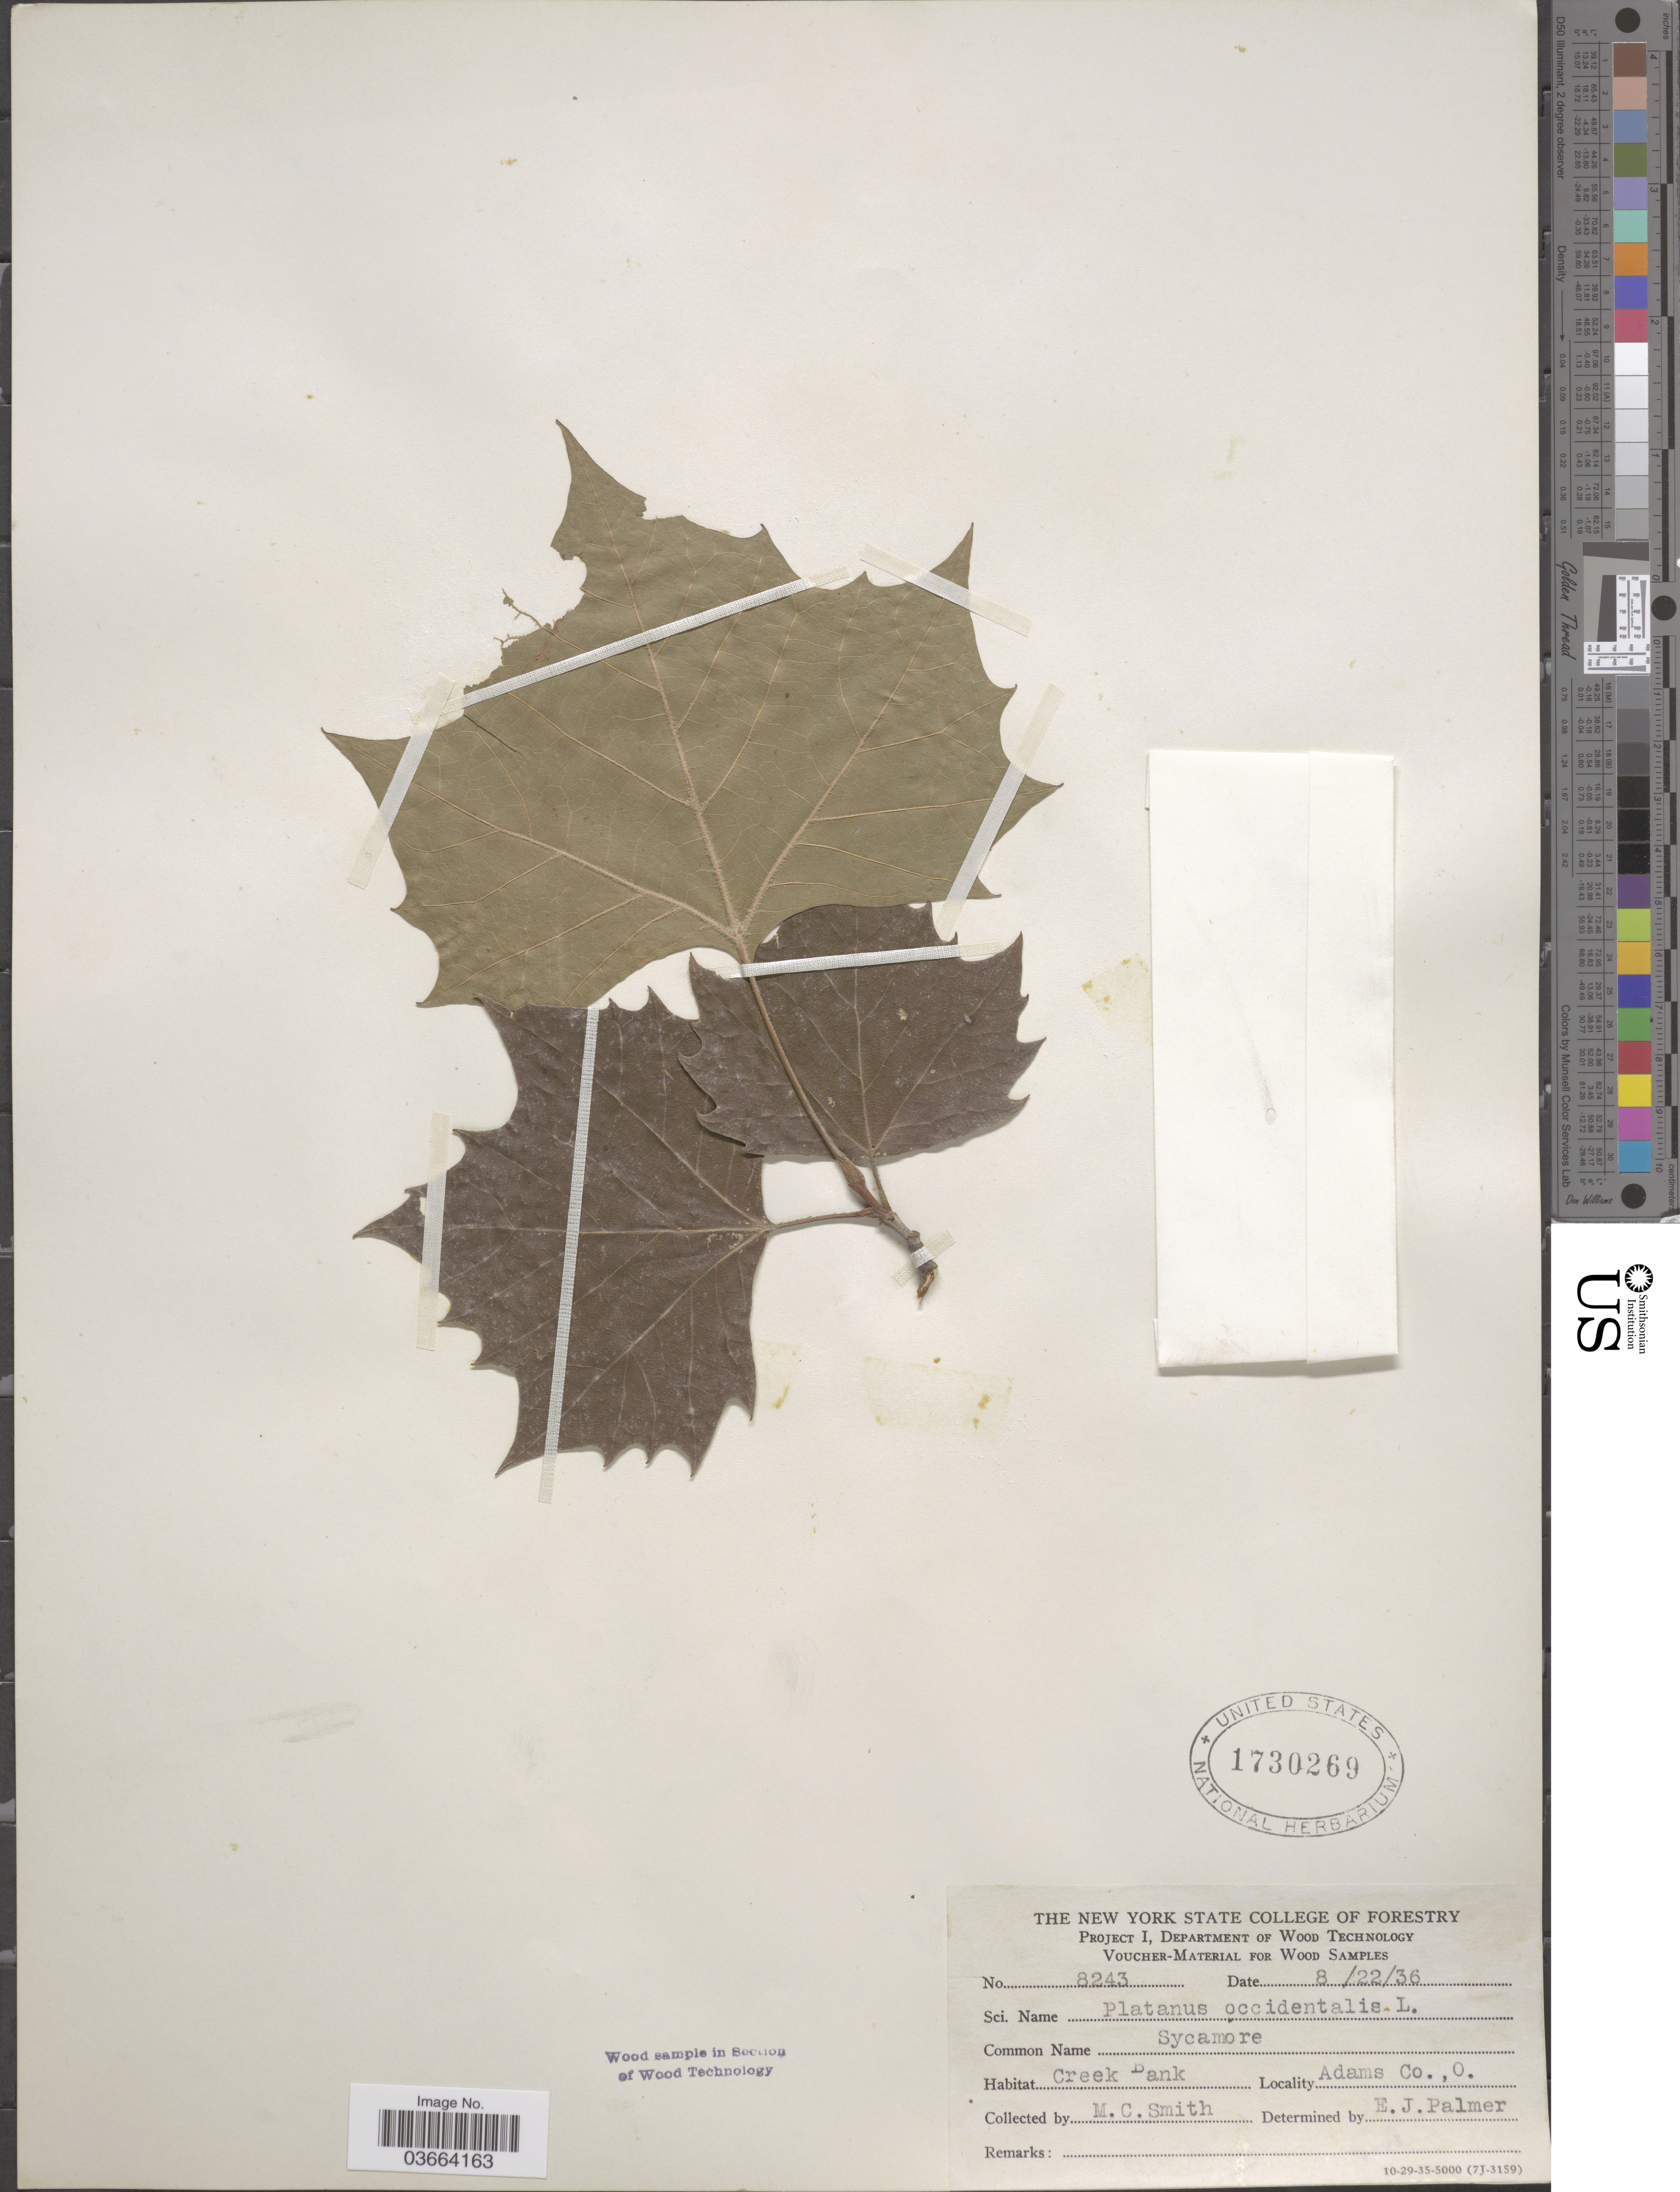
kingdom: Plantae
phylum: Tracheophyta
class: Magnoliopsida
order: Proteales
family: Platanaceae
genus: Platanus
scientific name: Platanus occidentalis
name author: L.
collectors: M. Smith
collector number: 8243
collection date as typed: Transcribed d/m/y: 22/8/36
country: United States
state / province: Ohio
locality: Creek Bank. Adams Co.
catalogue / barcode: US 1730269